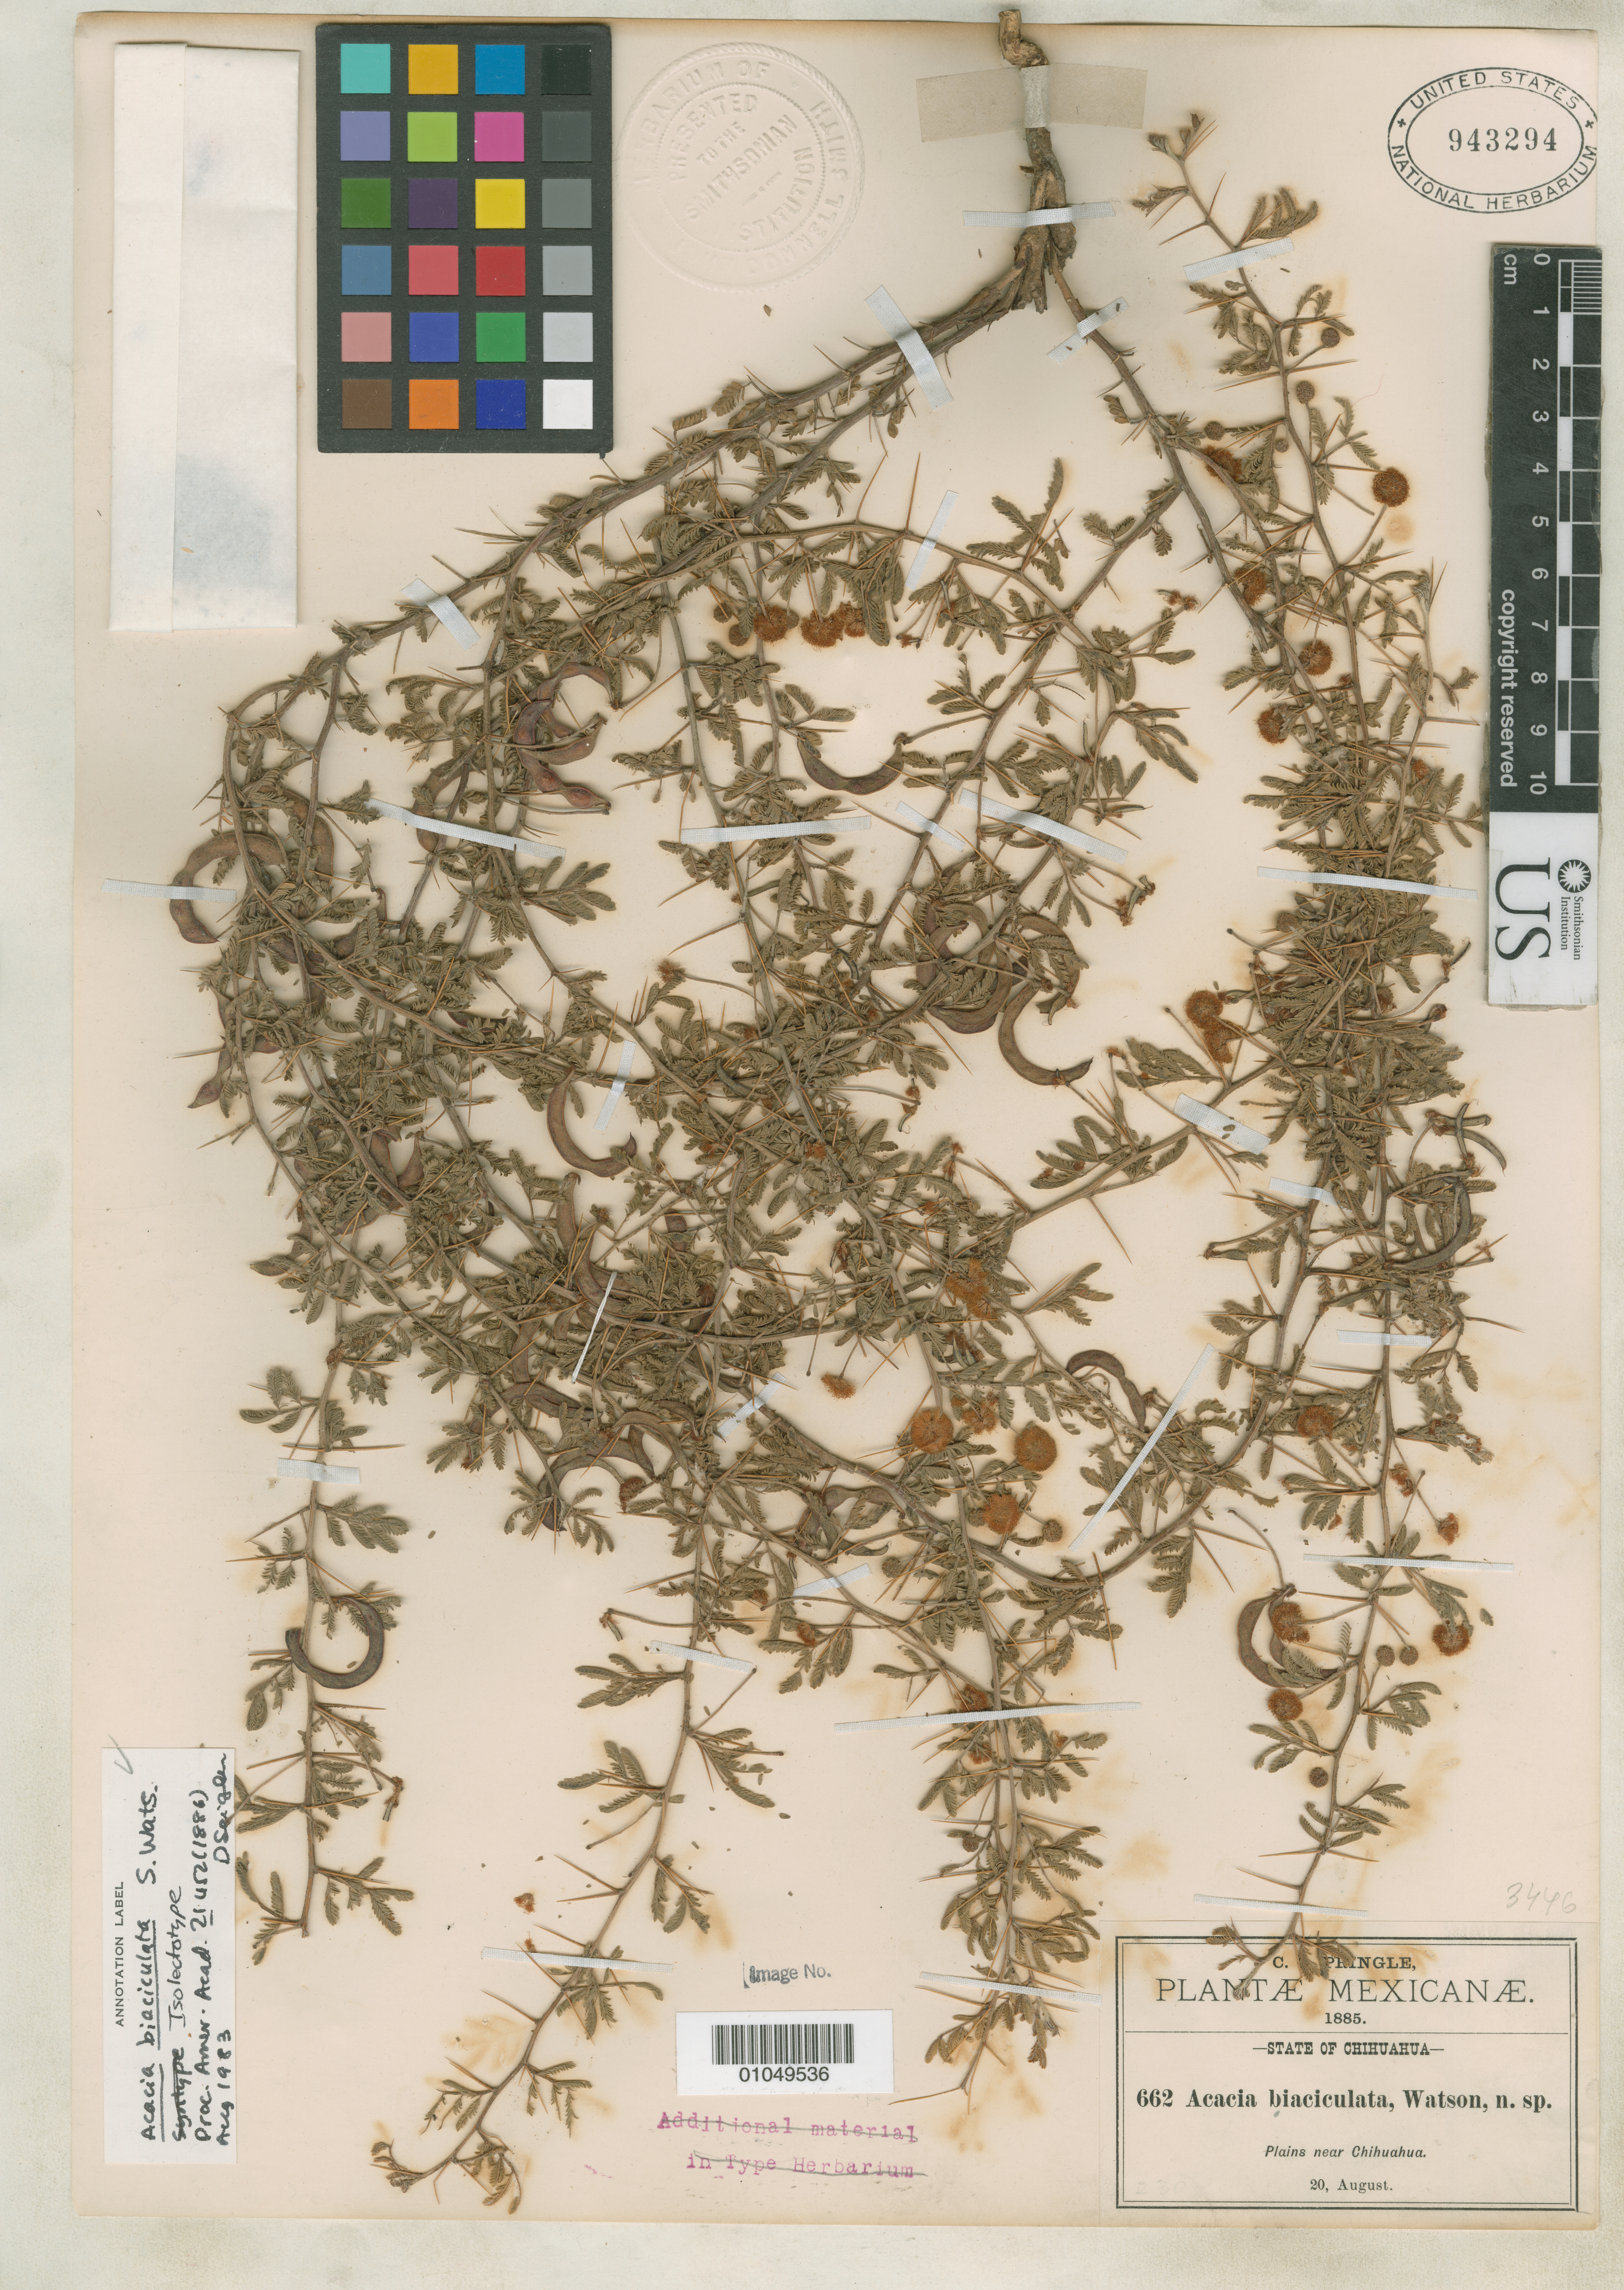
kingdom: Plantae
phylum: Tracheophyta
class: Magnoliopsida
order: Fabales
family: Fabaceae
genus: Acacia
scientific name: Acacia biaciculata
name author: S. Watson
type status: Isotype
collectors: C. G. Pringle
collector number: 662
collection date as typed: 20 Aug 1885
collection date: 1885-08-20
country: Mexico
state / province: Chihuahua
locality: Plains near Chihuahua.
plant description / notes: Currently accepted name as cited by Seigler & Ebinger (2006).; Annotated (1983) by Seigler as "isolectotype" but Seigler & Ebinger (2006, Phytologia 87: 145) cite "holotype" at US; but holotype is surely the single sheet at GH as indicated in HUH online records.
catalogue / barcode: US 943294